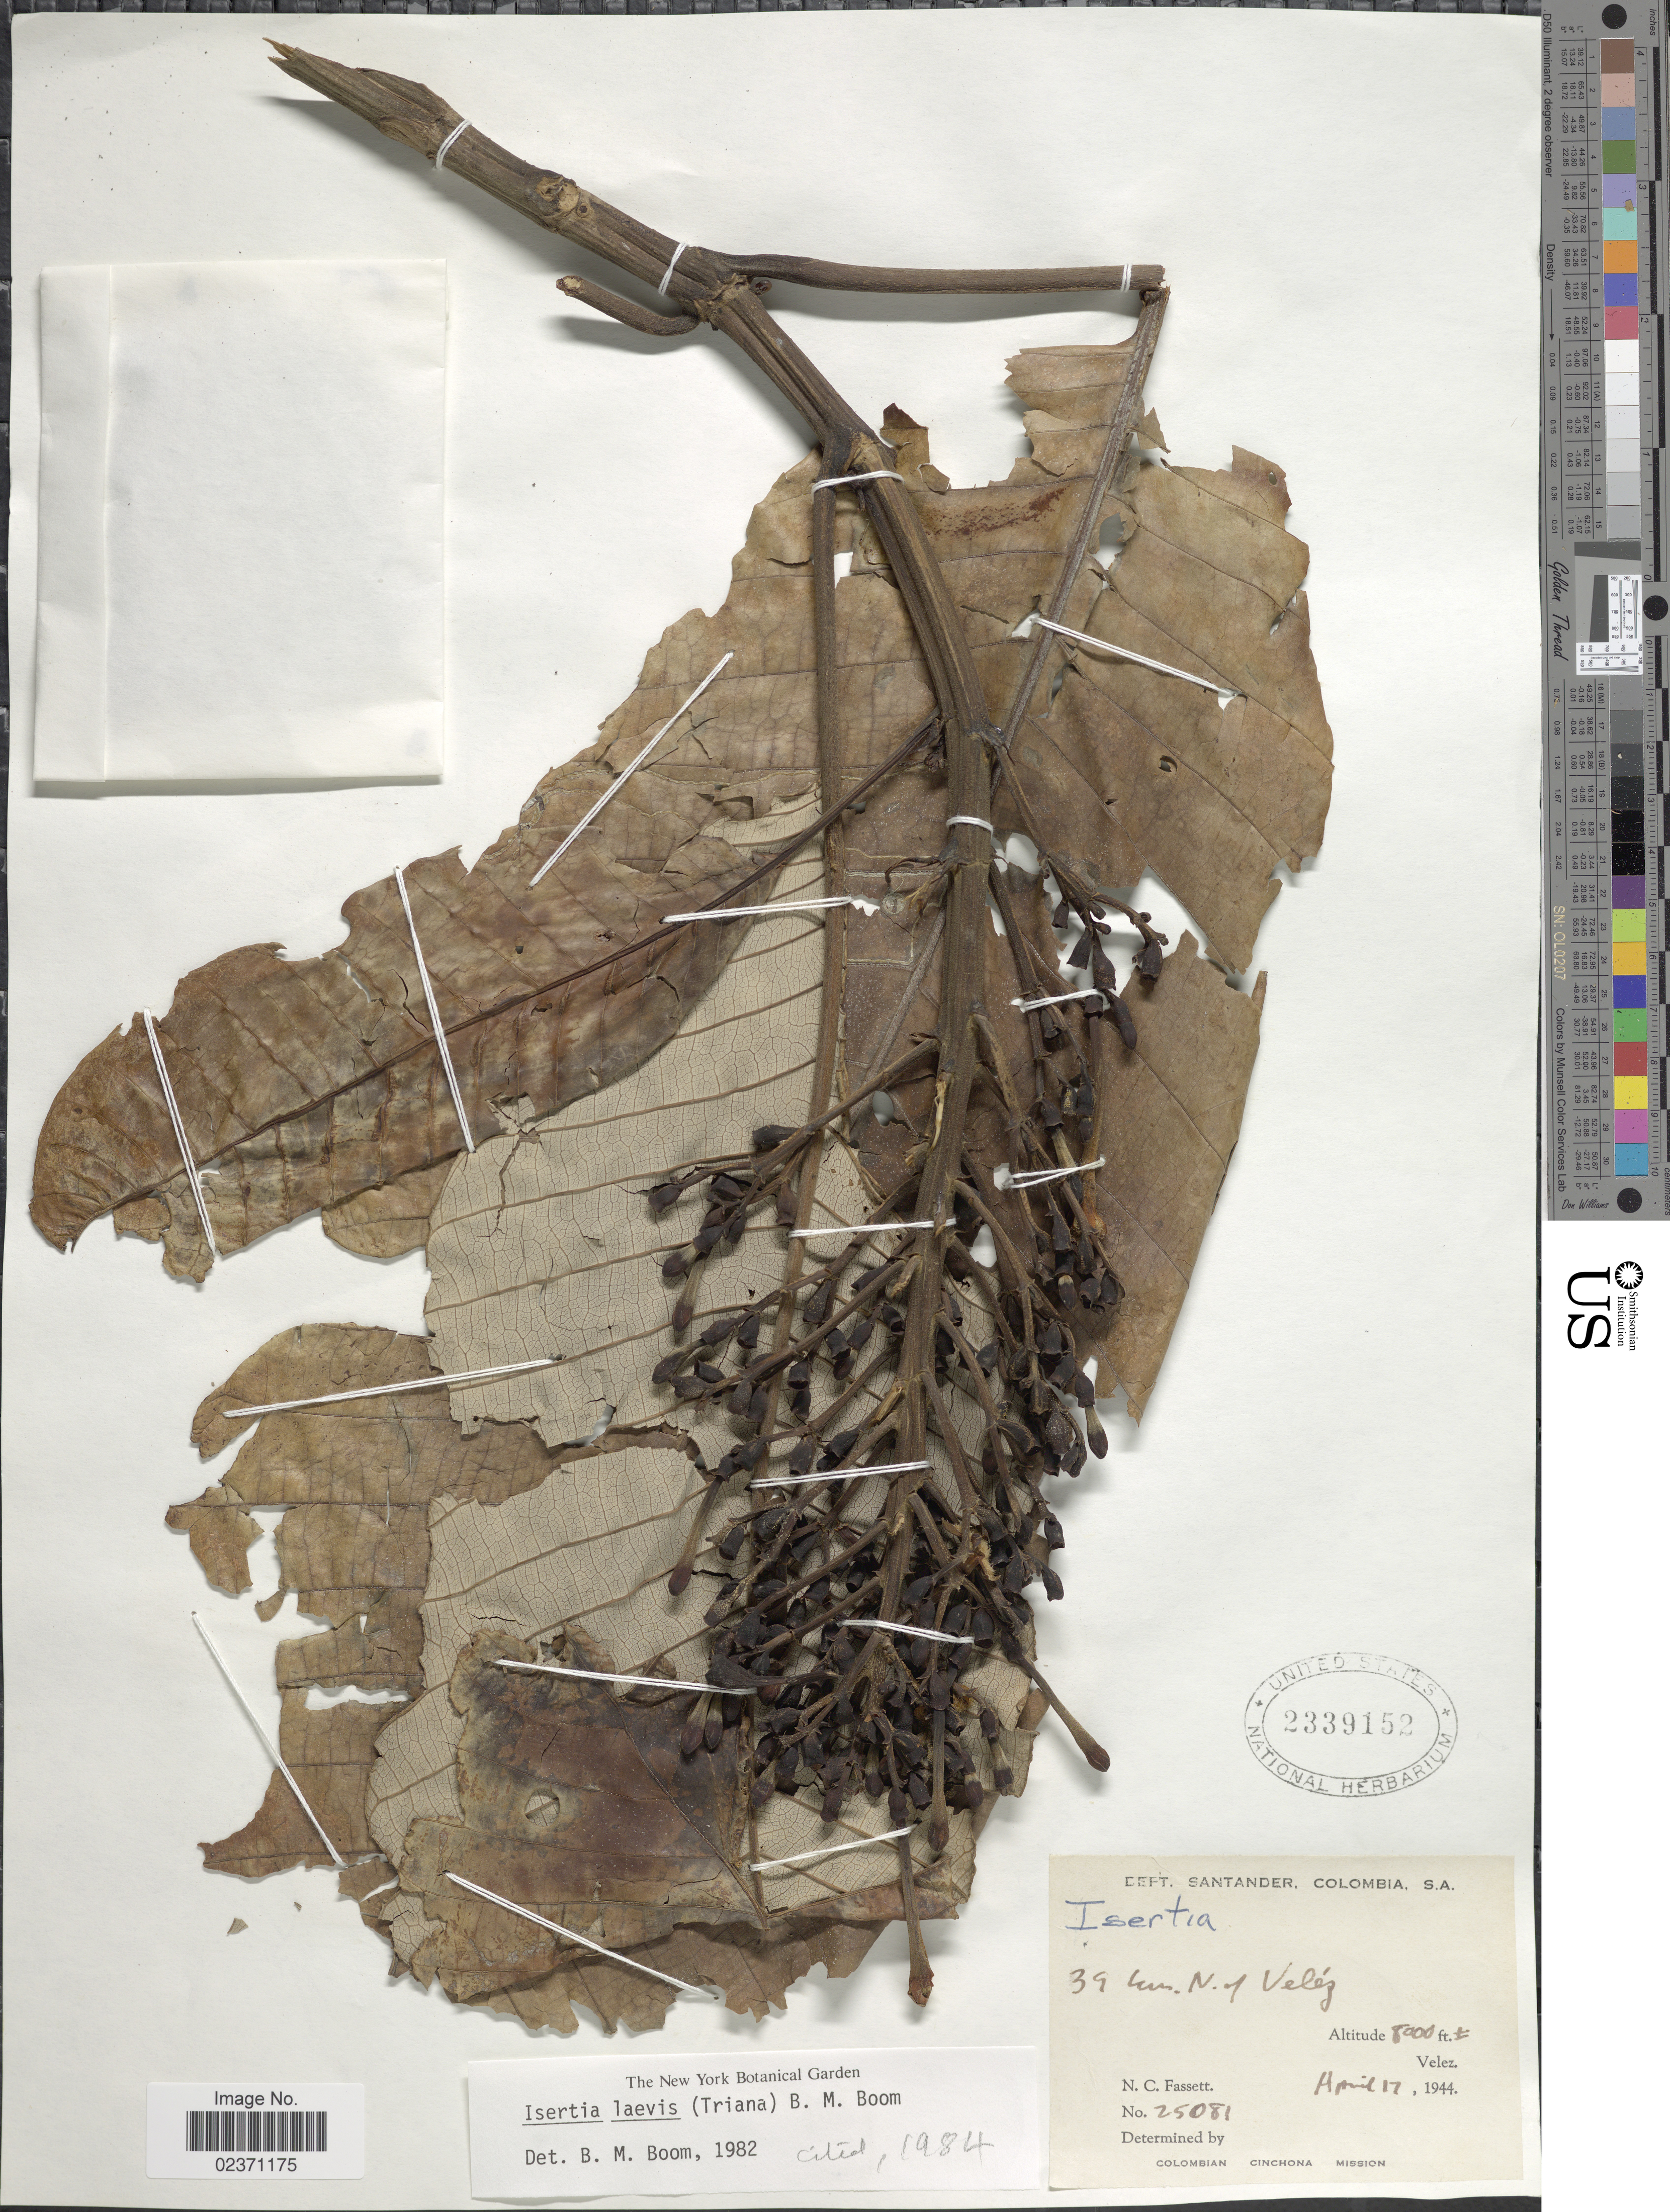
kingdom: Plantae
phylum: Tracheophyta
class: Magnoliopsida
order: Gentianales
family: Rubiaceae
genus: Isertia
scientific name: Isertia laevis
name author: (Triana) B.M. Boom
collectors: N. C. Fassett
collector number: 25081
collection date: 1944-04-17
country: Colombia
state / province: Santander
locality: Dept. Santander. 39 km. N. of Velez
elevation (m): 2438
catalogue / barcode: US 2339152